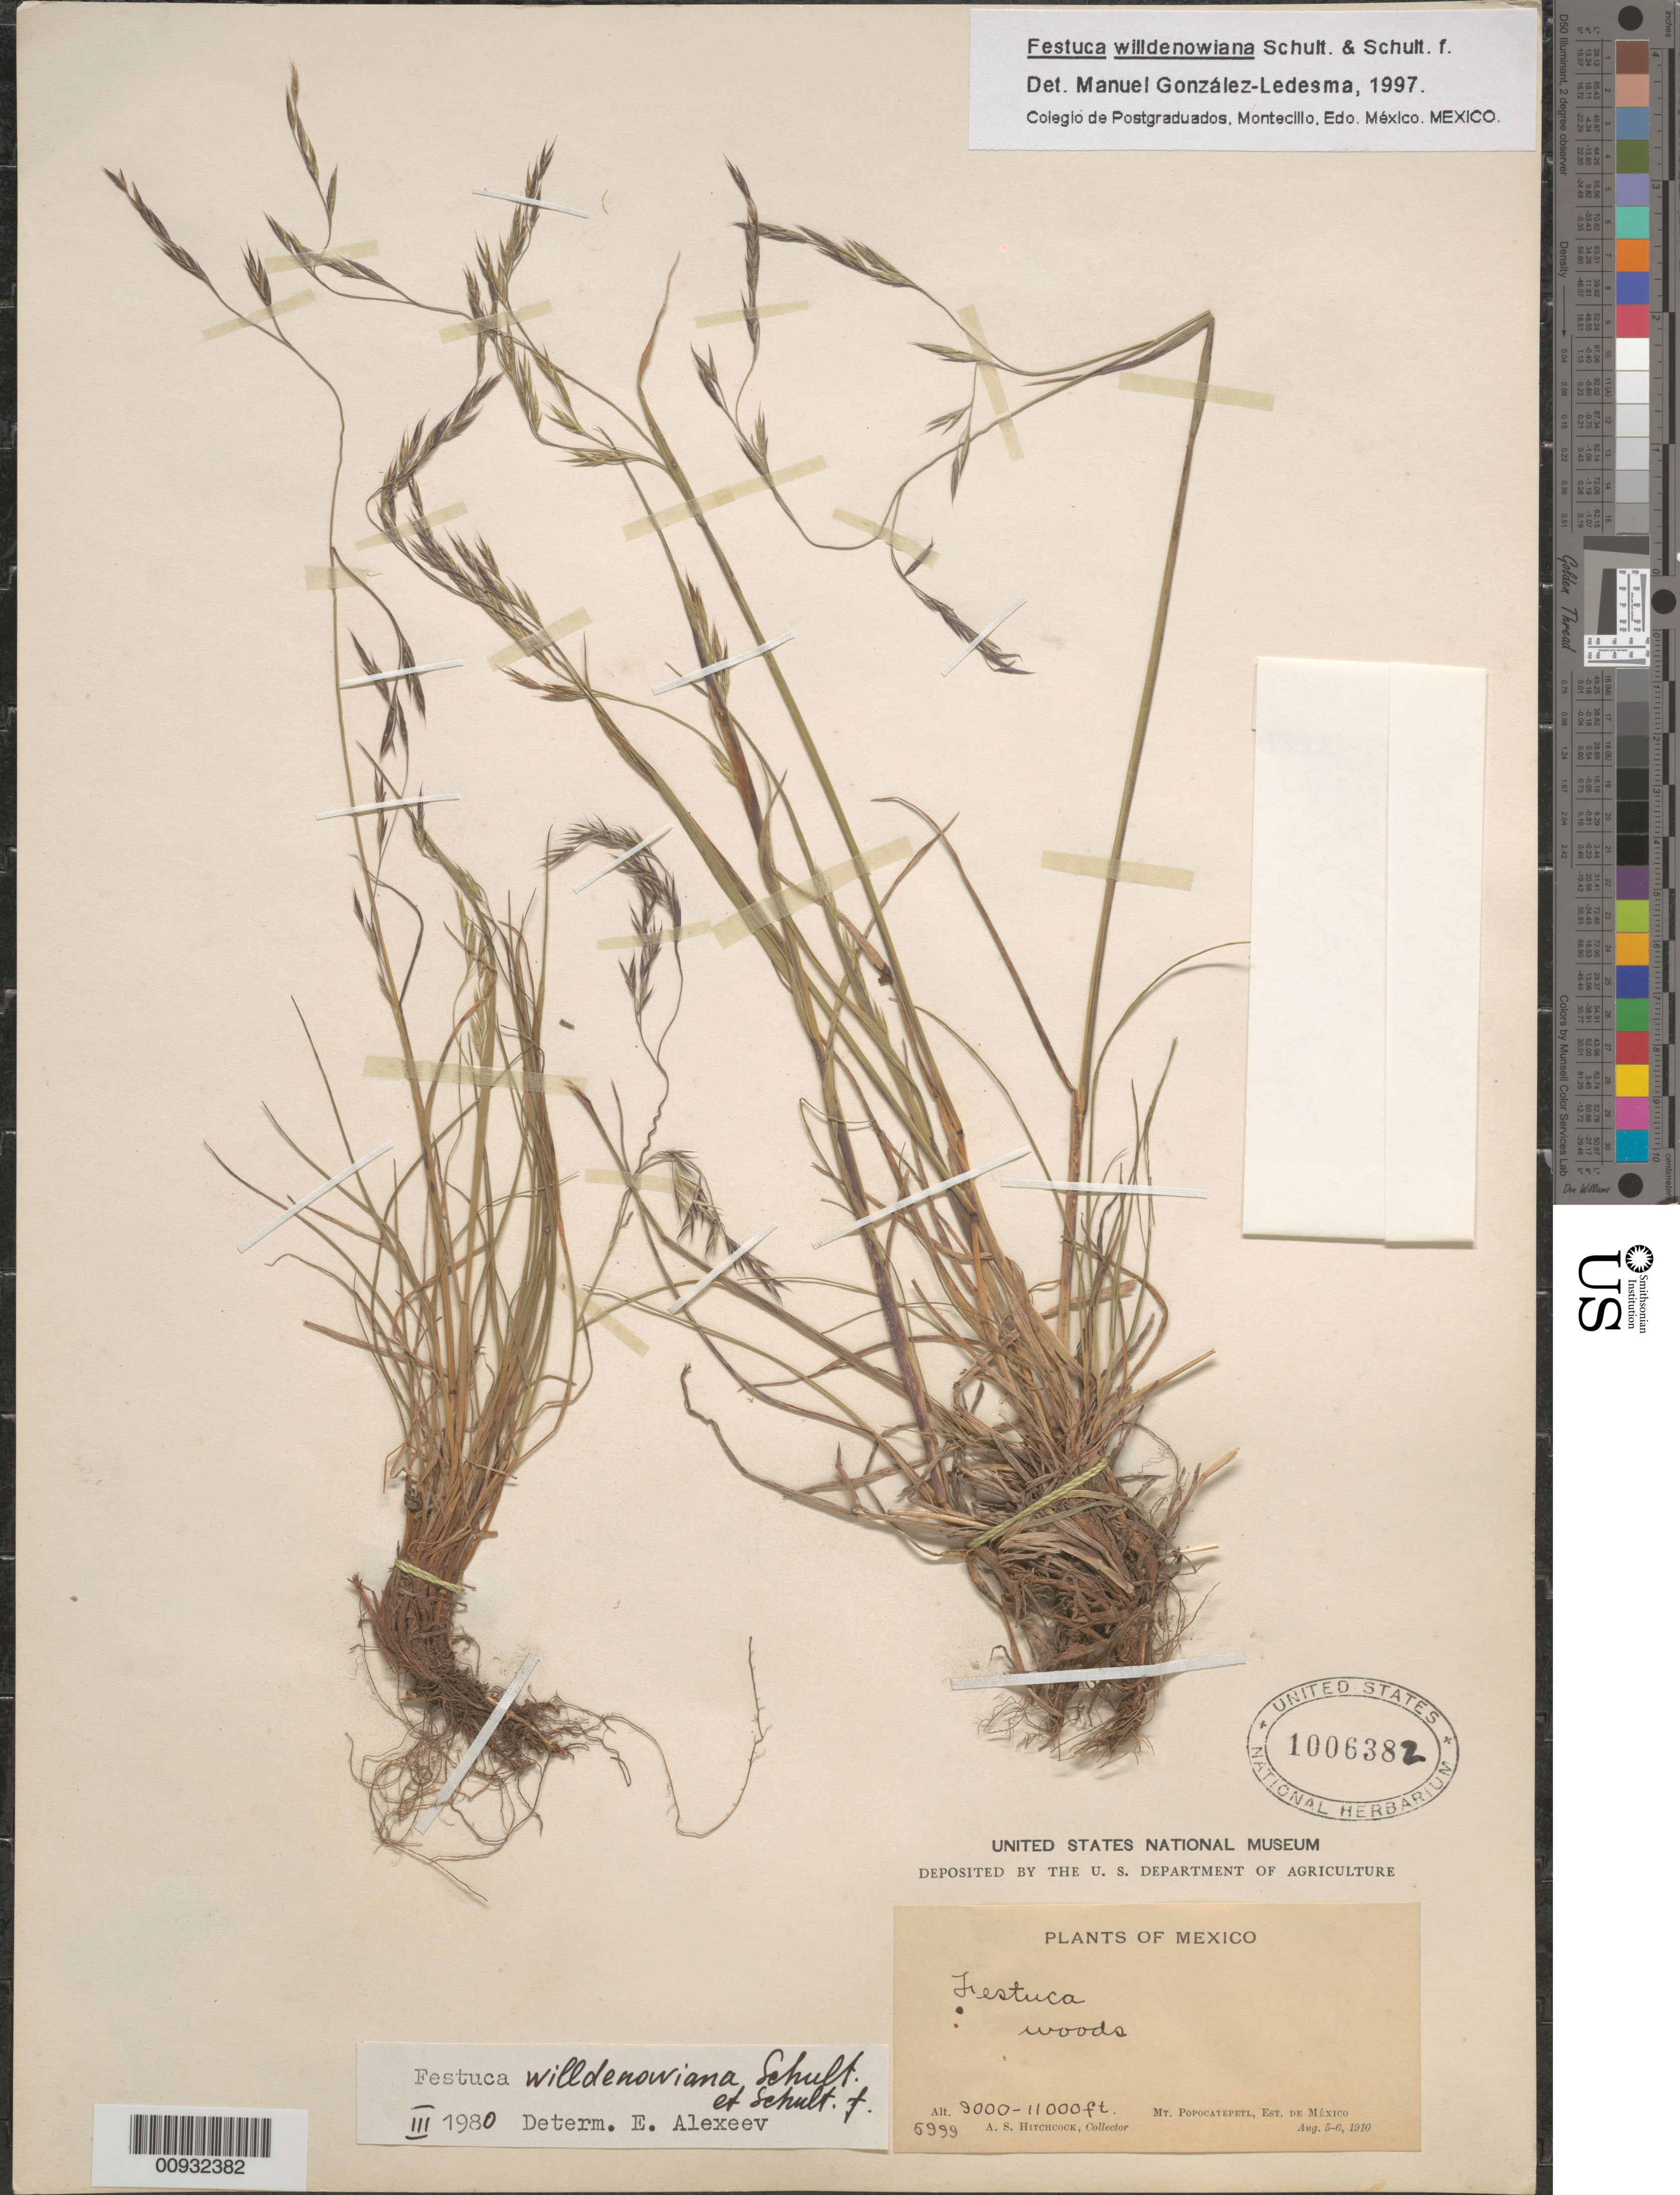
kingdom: Plantae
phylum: Tracheophyta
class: Liliopsida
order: Poales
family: Poaceae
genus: Festuca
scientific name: Festuca willdenowiana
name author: Schult. & Schult. f.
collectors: A. S. Hitchcock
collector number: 5999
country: Mexico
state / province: México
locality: Mt. Popocatepetl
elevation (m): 2743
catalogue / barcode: US 1006382